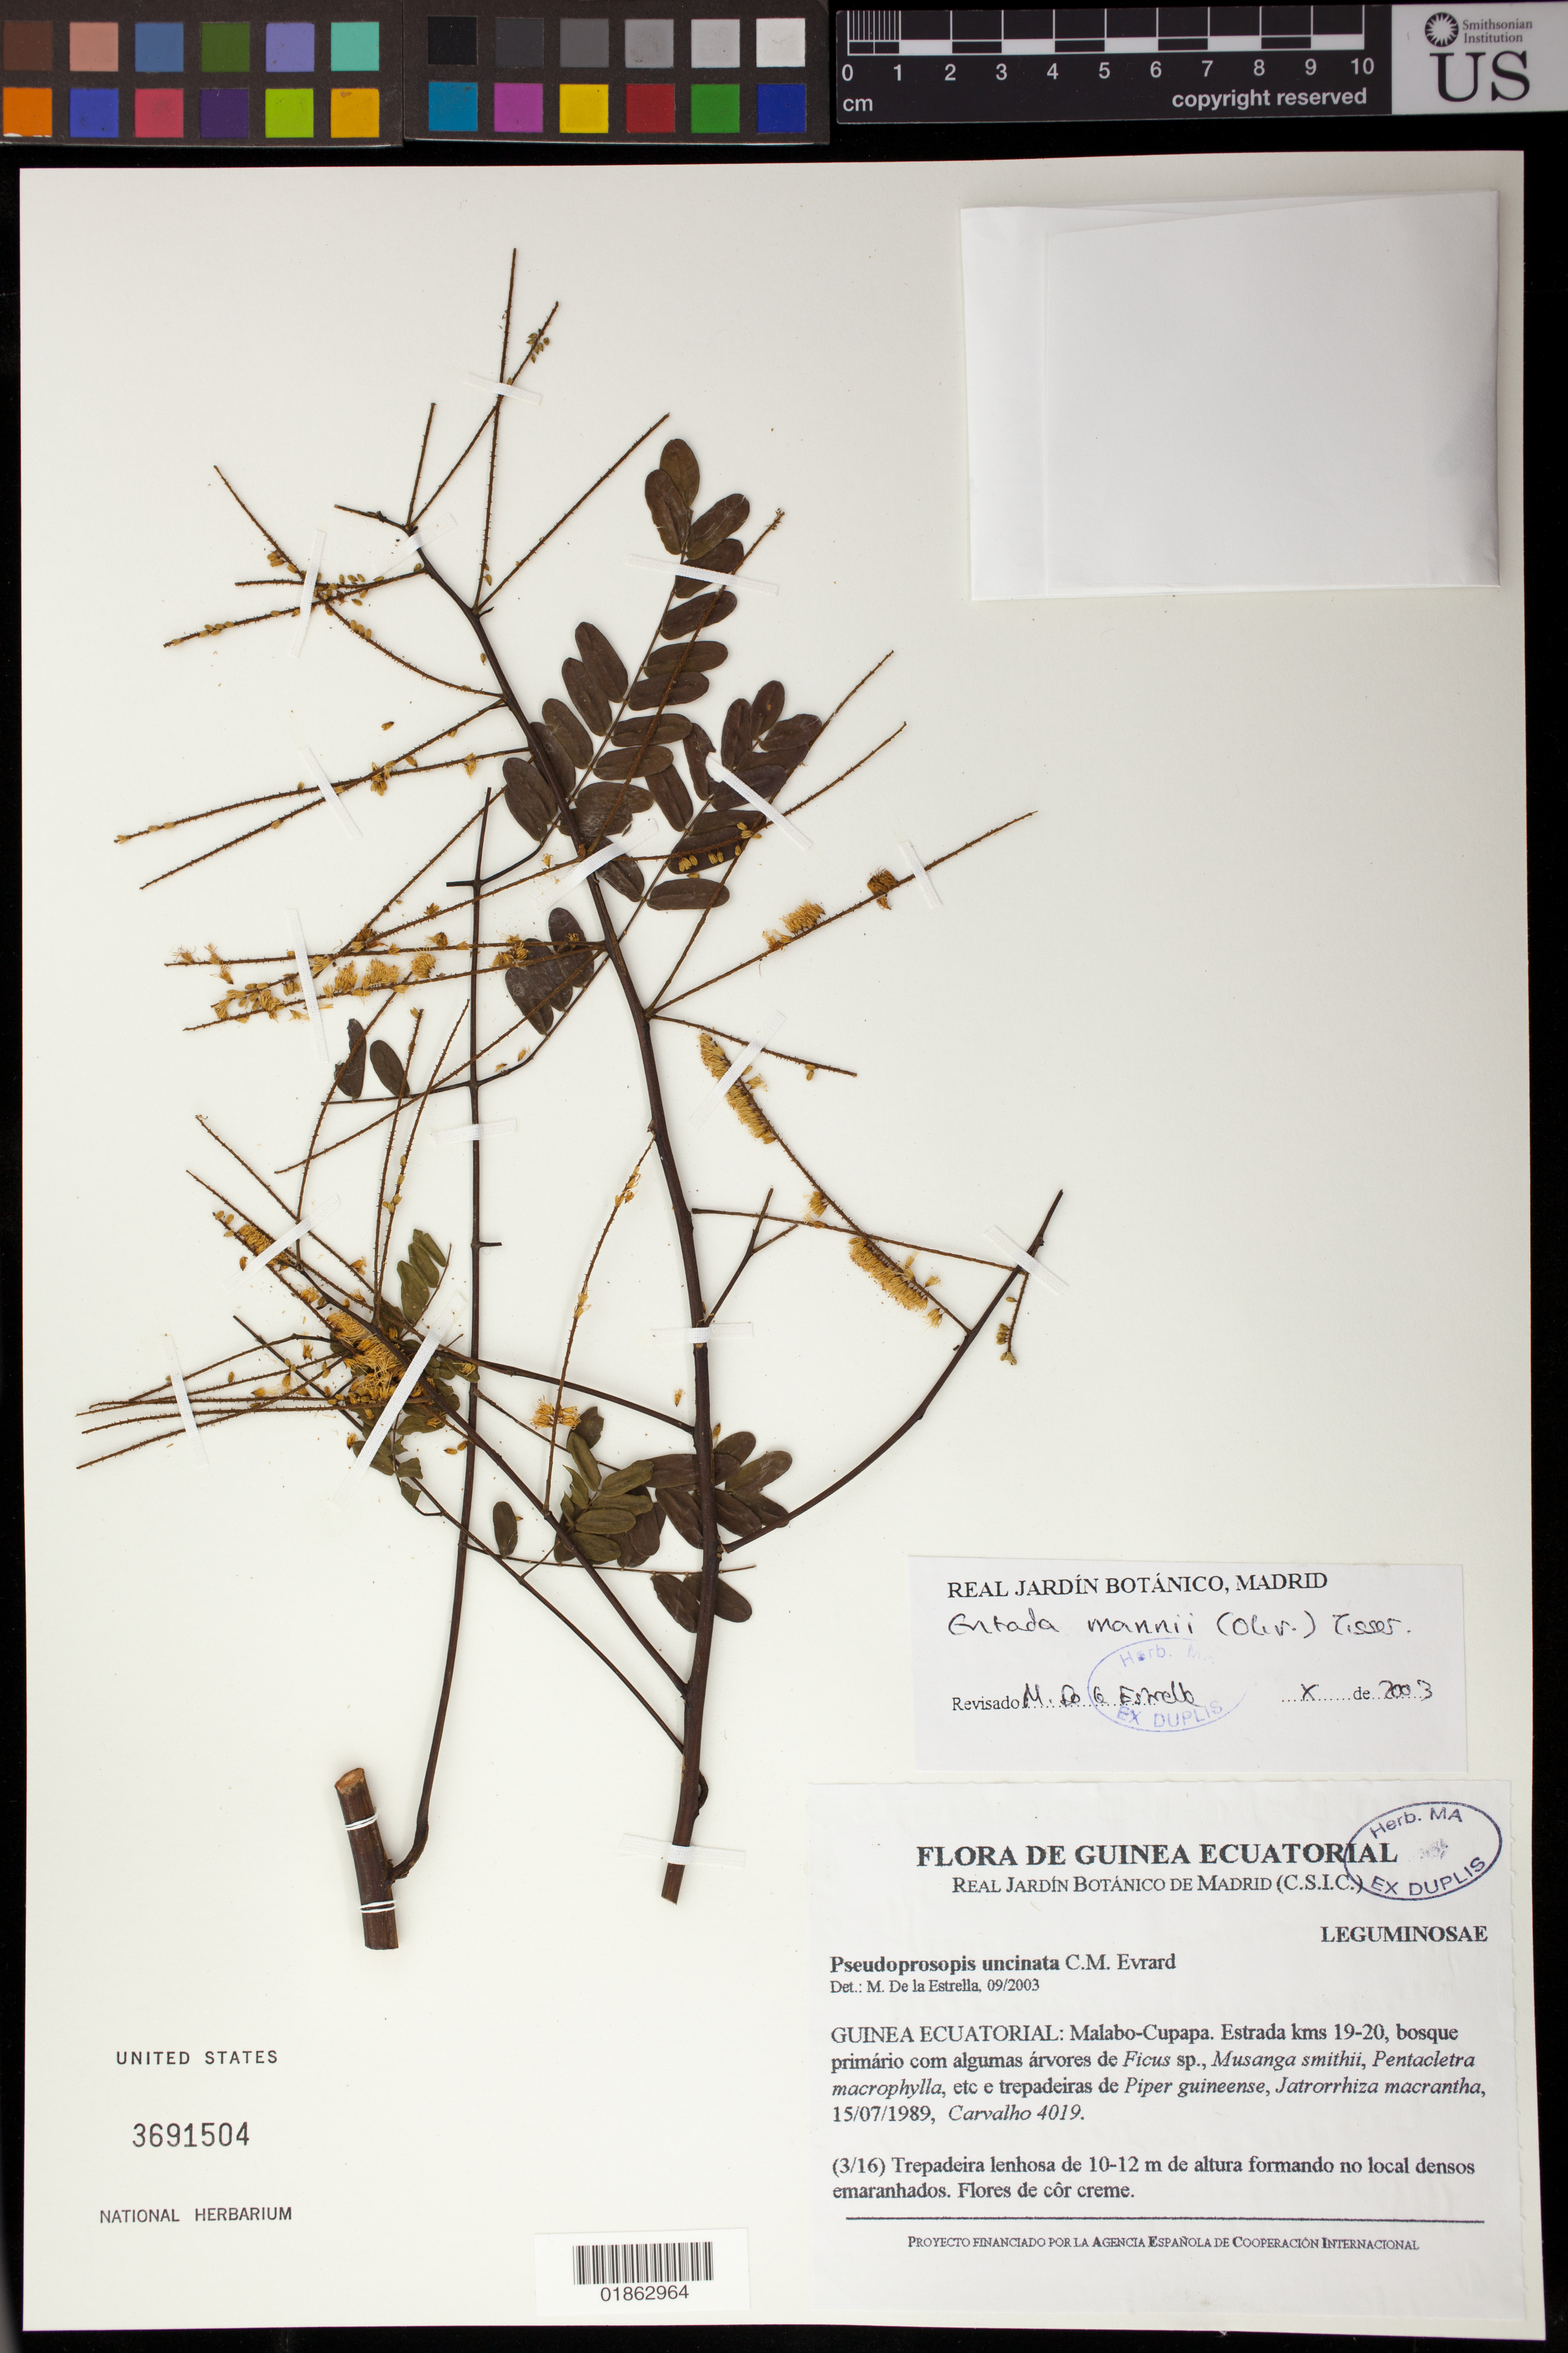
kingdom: Plantae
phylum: Tracheophyta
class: Magnoliopsida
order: Fabales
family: Fabaceae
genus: Entada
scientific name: Entada mannii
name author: (Oliv.) Tisser.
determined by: de la Estrella, M.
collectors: Carvalho, --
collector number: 4019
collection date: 1989-07-15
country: Equatorial Guinea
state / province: Bioko Norte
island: Bioko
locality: Malabo-Cupapa, estrada kms 19-20.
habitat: Bosque primario.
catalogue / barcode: US 3691504